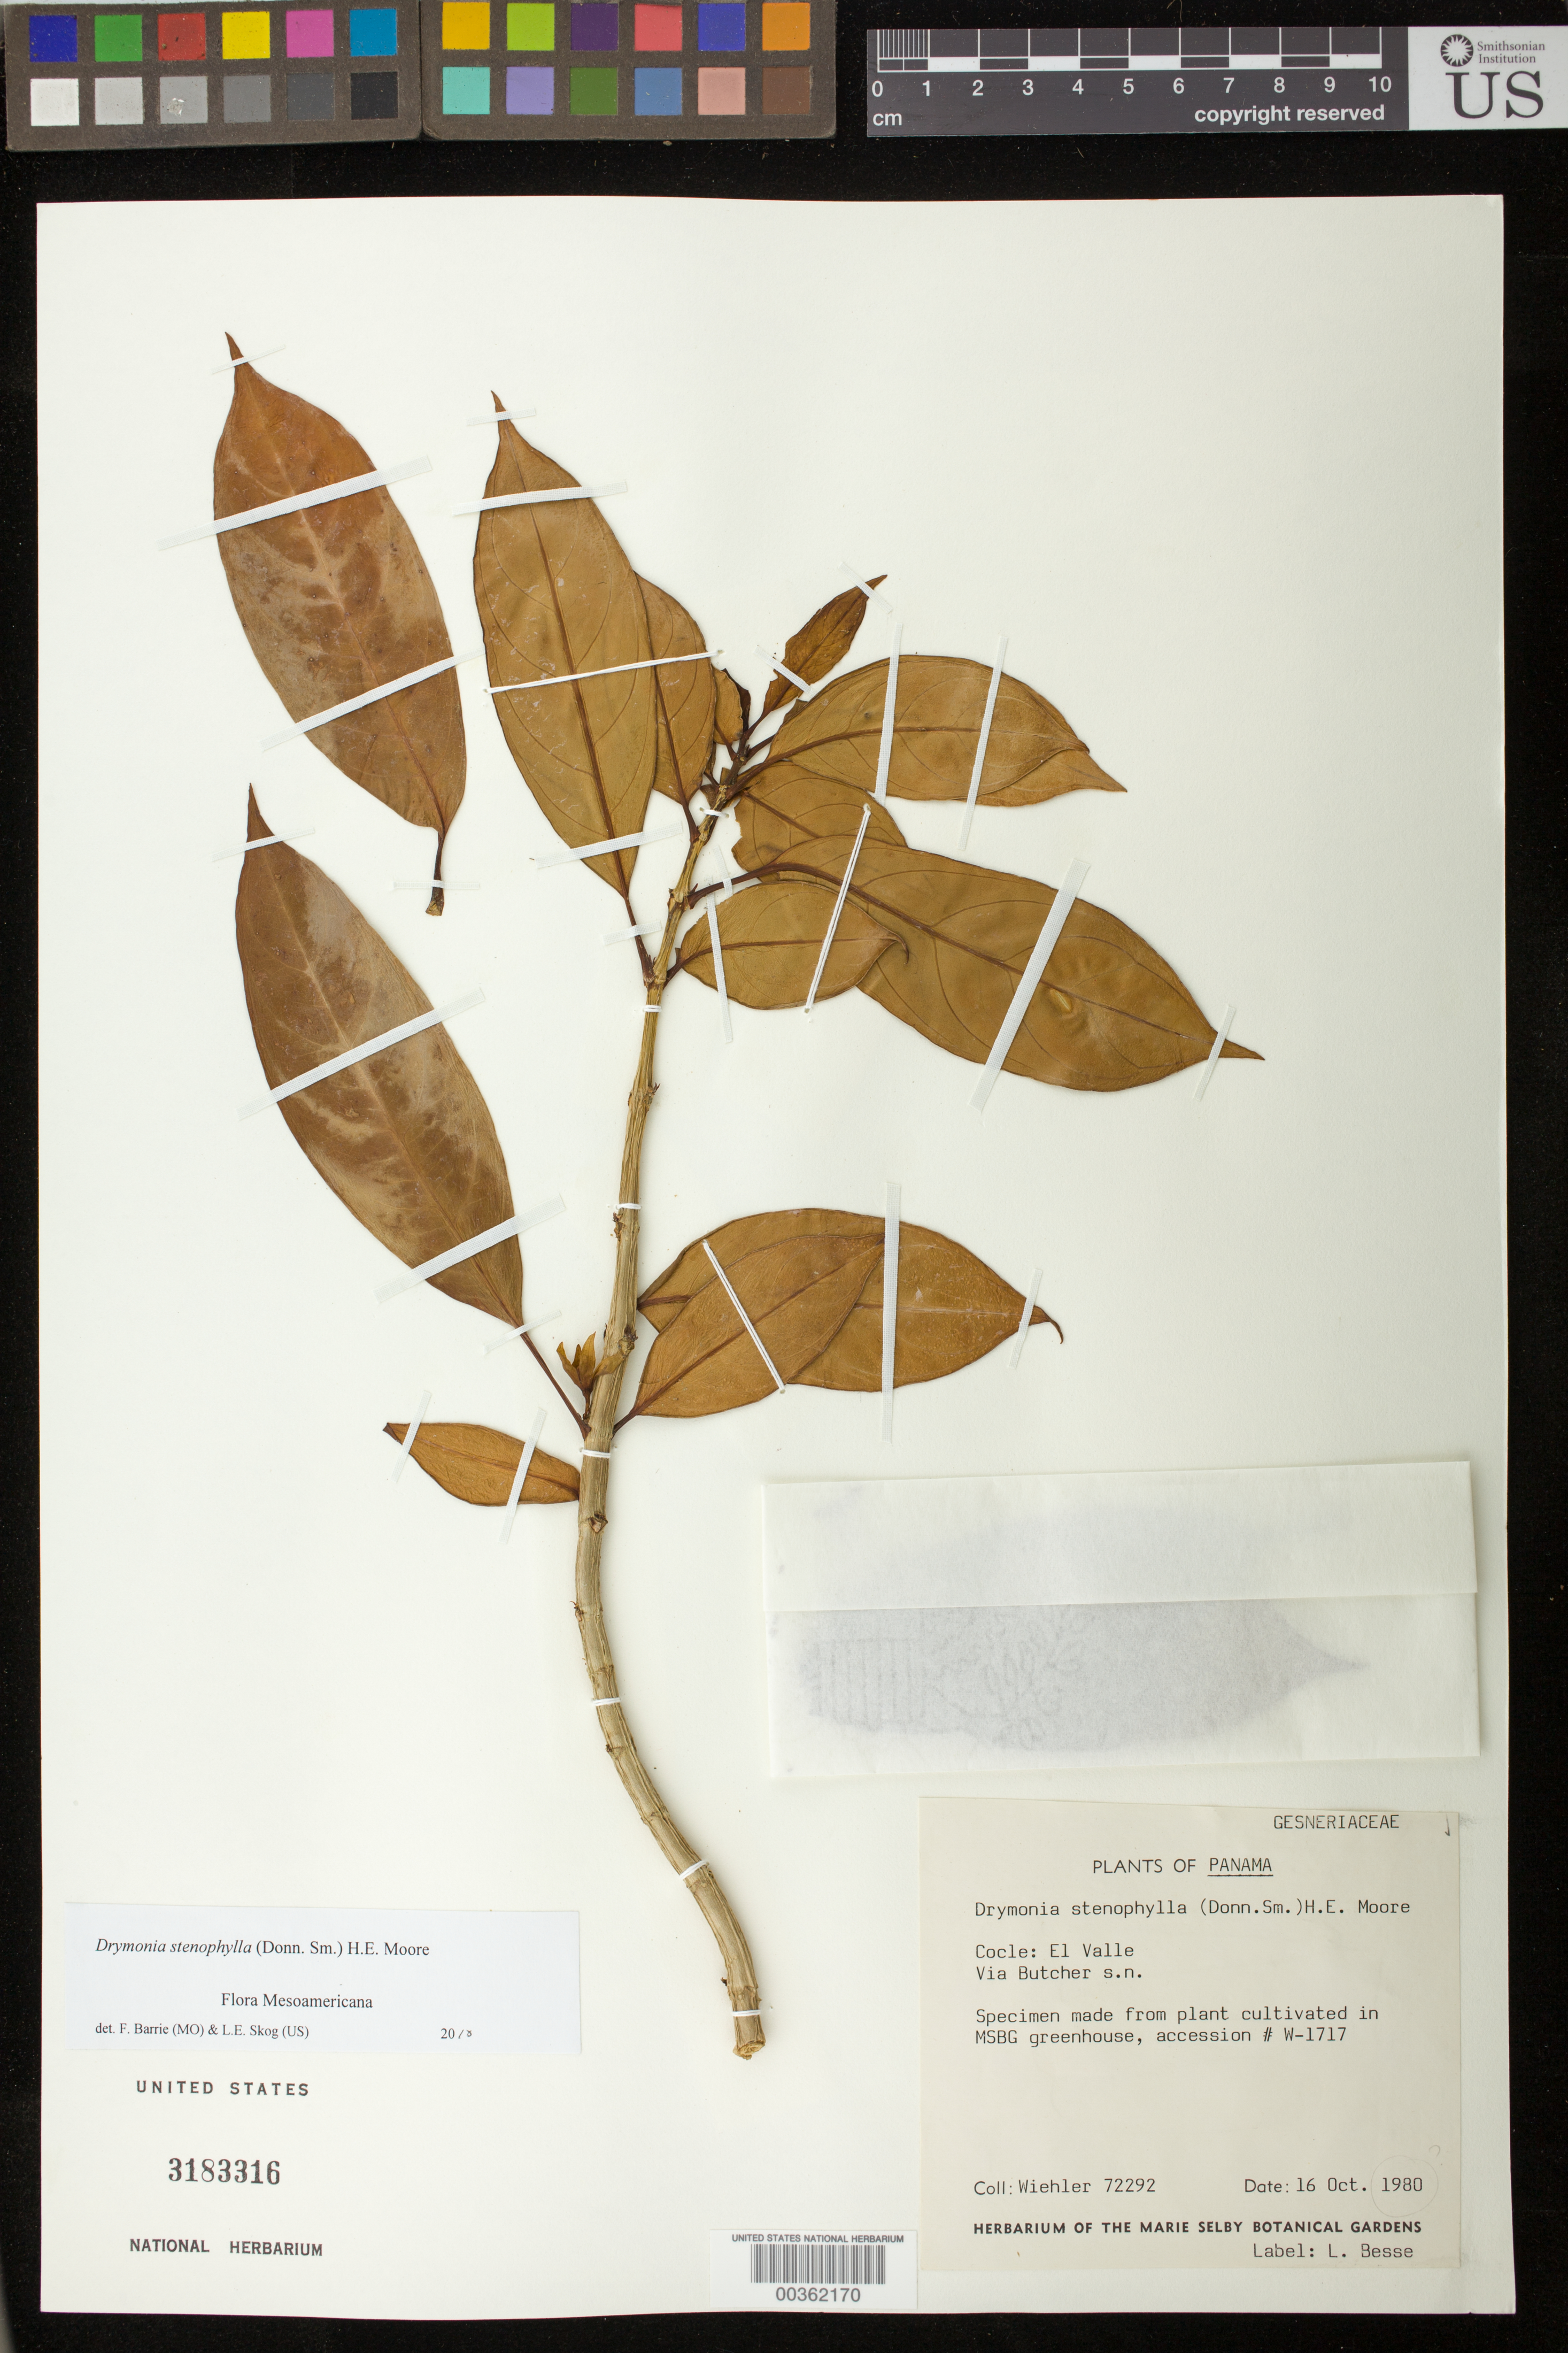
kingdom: Plantae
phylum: Tracheophyta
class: Magnoliopsida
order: Lamiales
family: Gesneriaceae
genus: Drymonia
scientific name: Drymonia stenophylla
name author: (Donn. Sm.) H.E. Moore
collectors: H. J. Wiehler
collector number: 72292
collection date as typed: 16 Oct 1980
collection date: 1980-10-16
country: Panama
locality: Cult. MSBG greenhouse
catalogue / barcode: US 3183316